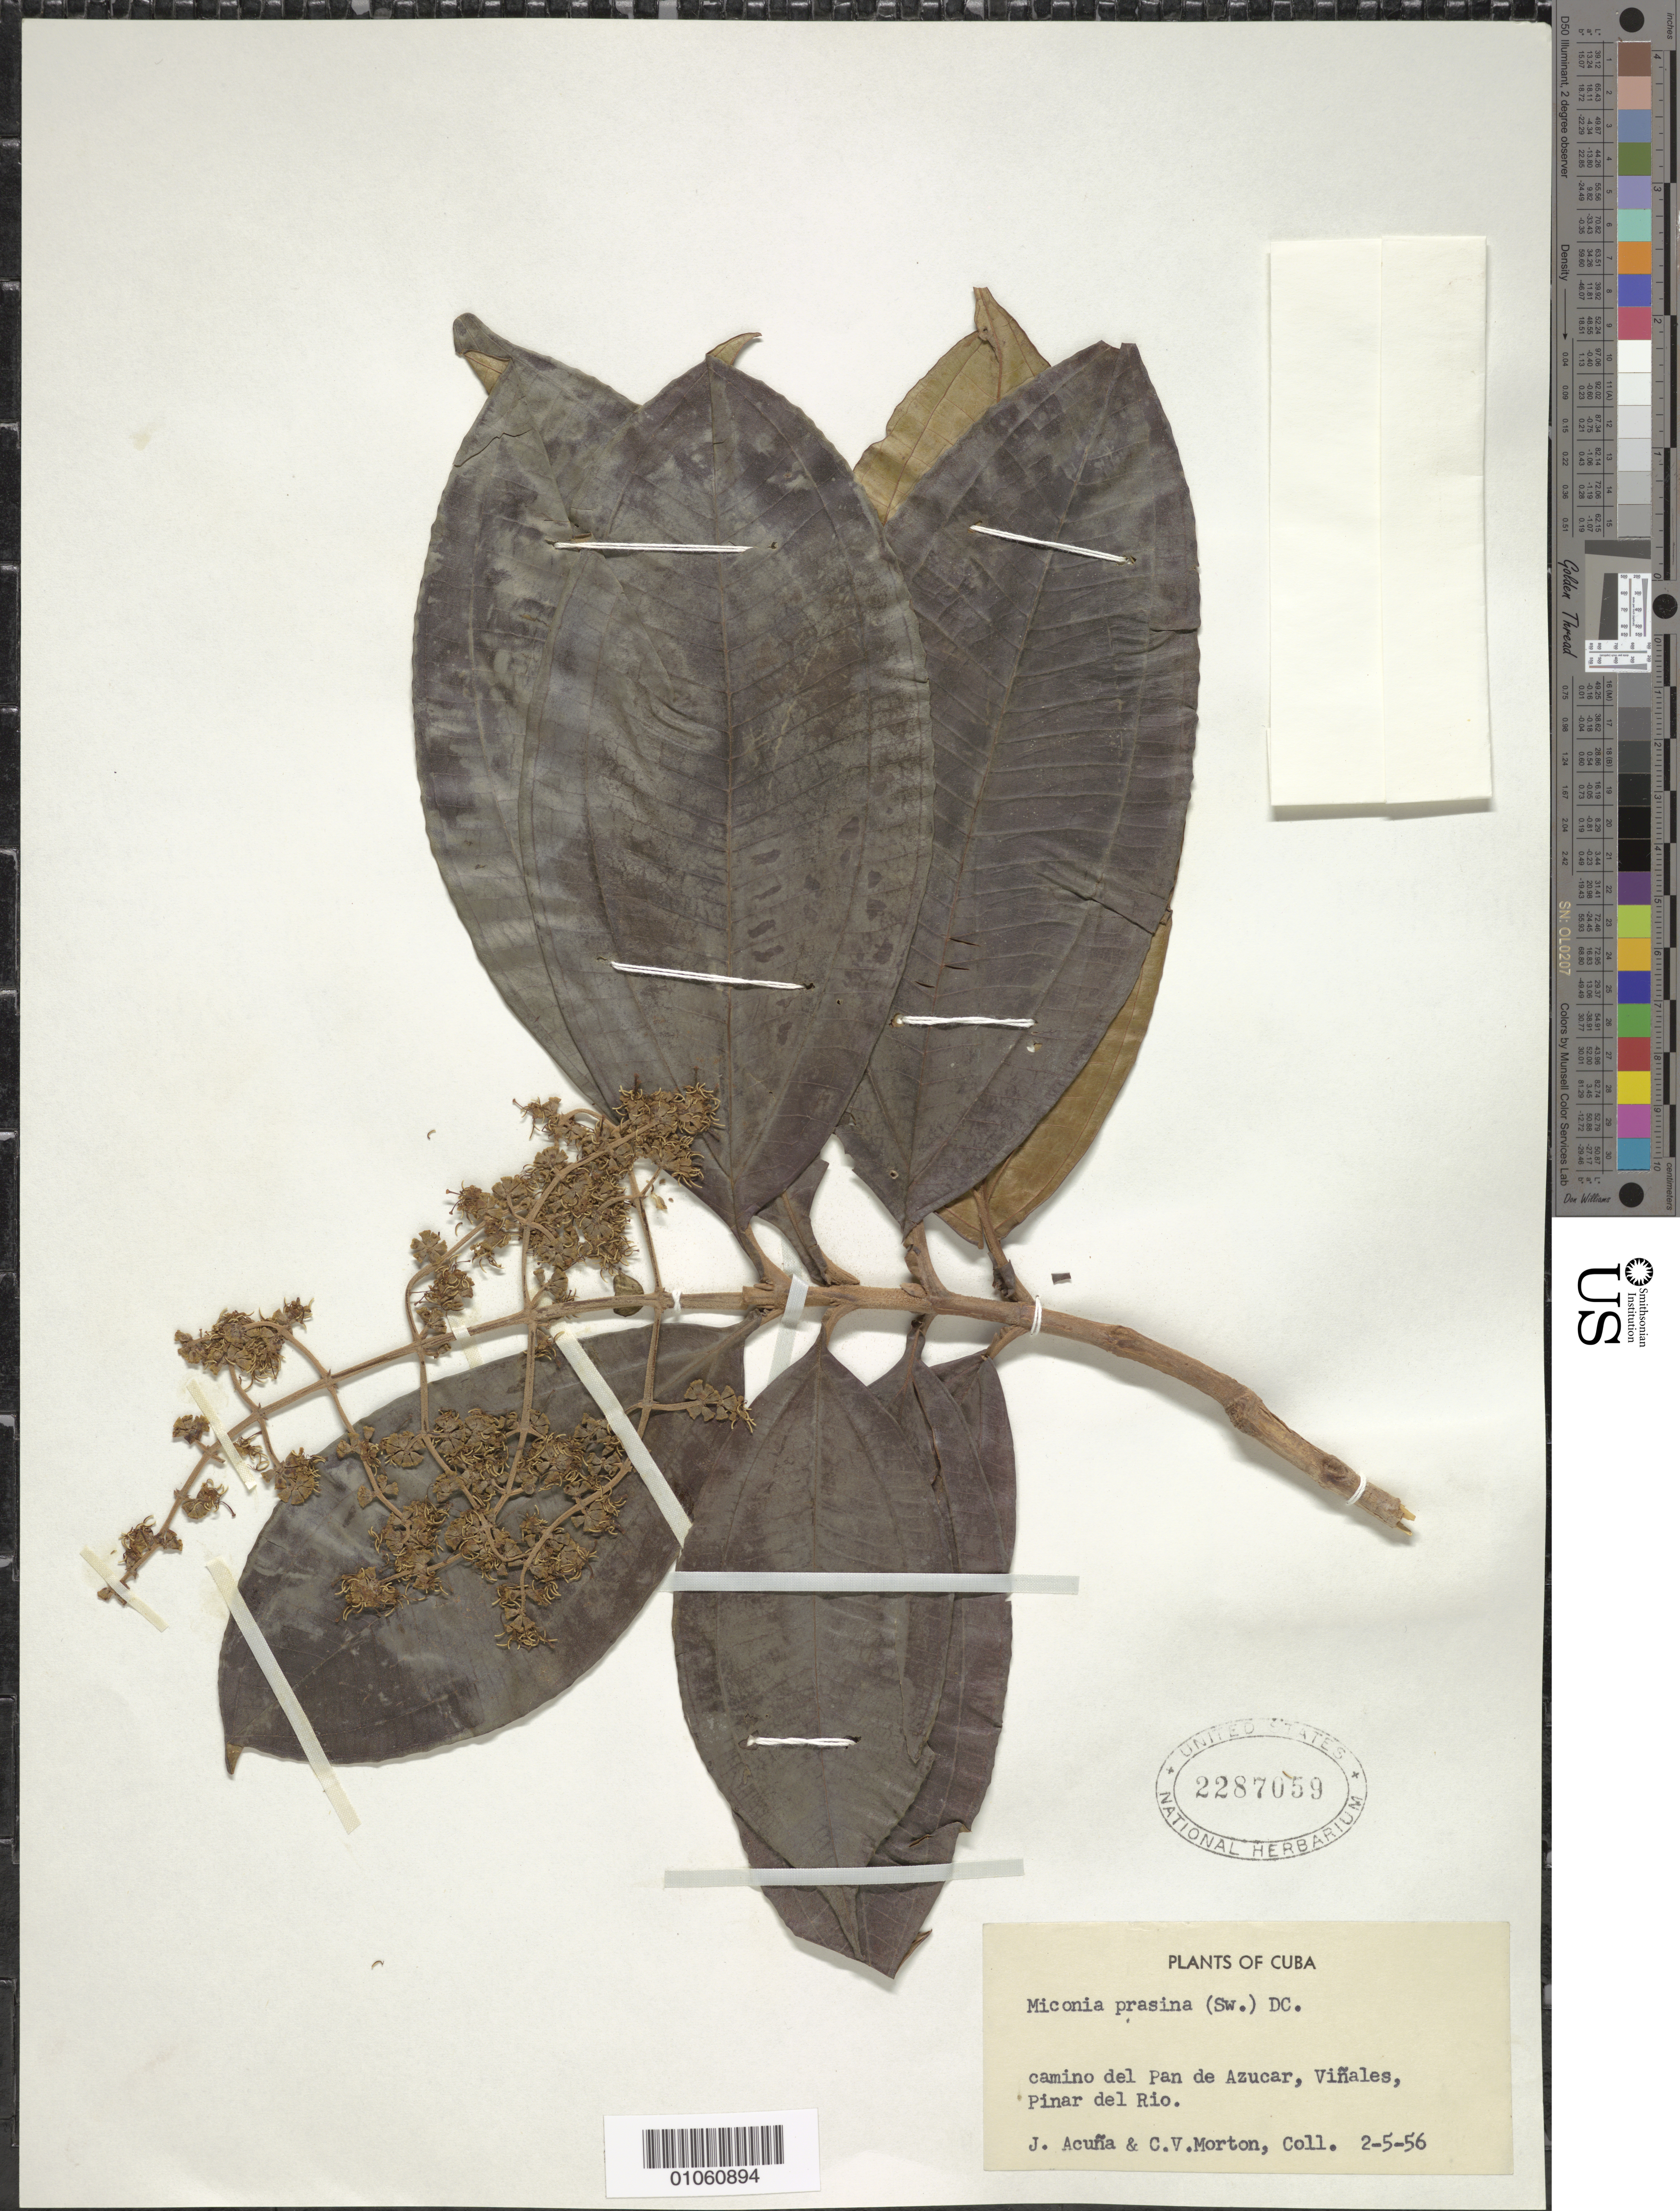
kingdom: Plantae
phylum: Tracheophyta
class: Magnoliopsida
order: Myrtales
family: Melastomataceae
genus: Miconia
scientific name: Miconia prasina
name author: (Sw.) DC.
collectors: J. Acuña & C. V. Morton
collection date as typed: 05 Feb 1956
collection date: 1956-02-05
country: Cuba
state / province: Pinar del Río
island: Cuba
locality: Camino Pan de Azucar, Viñales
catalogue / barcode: US 2287059